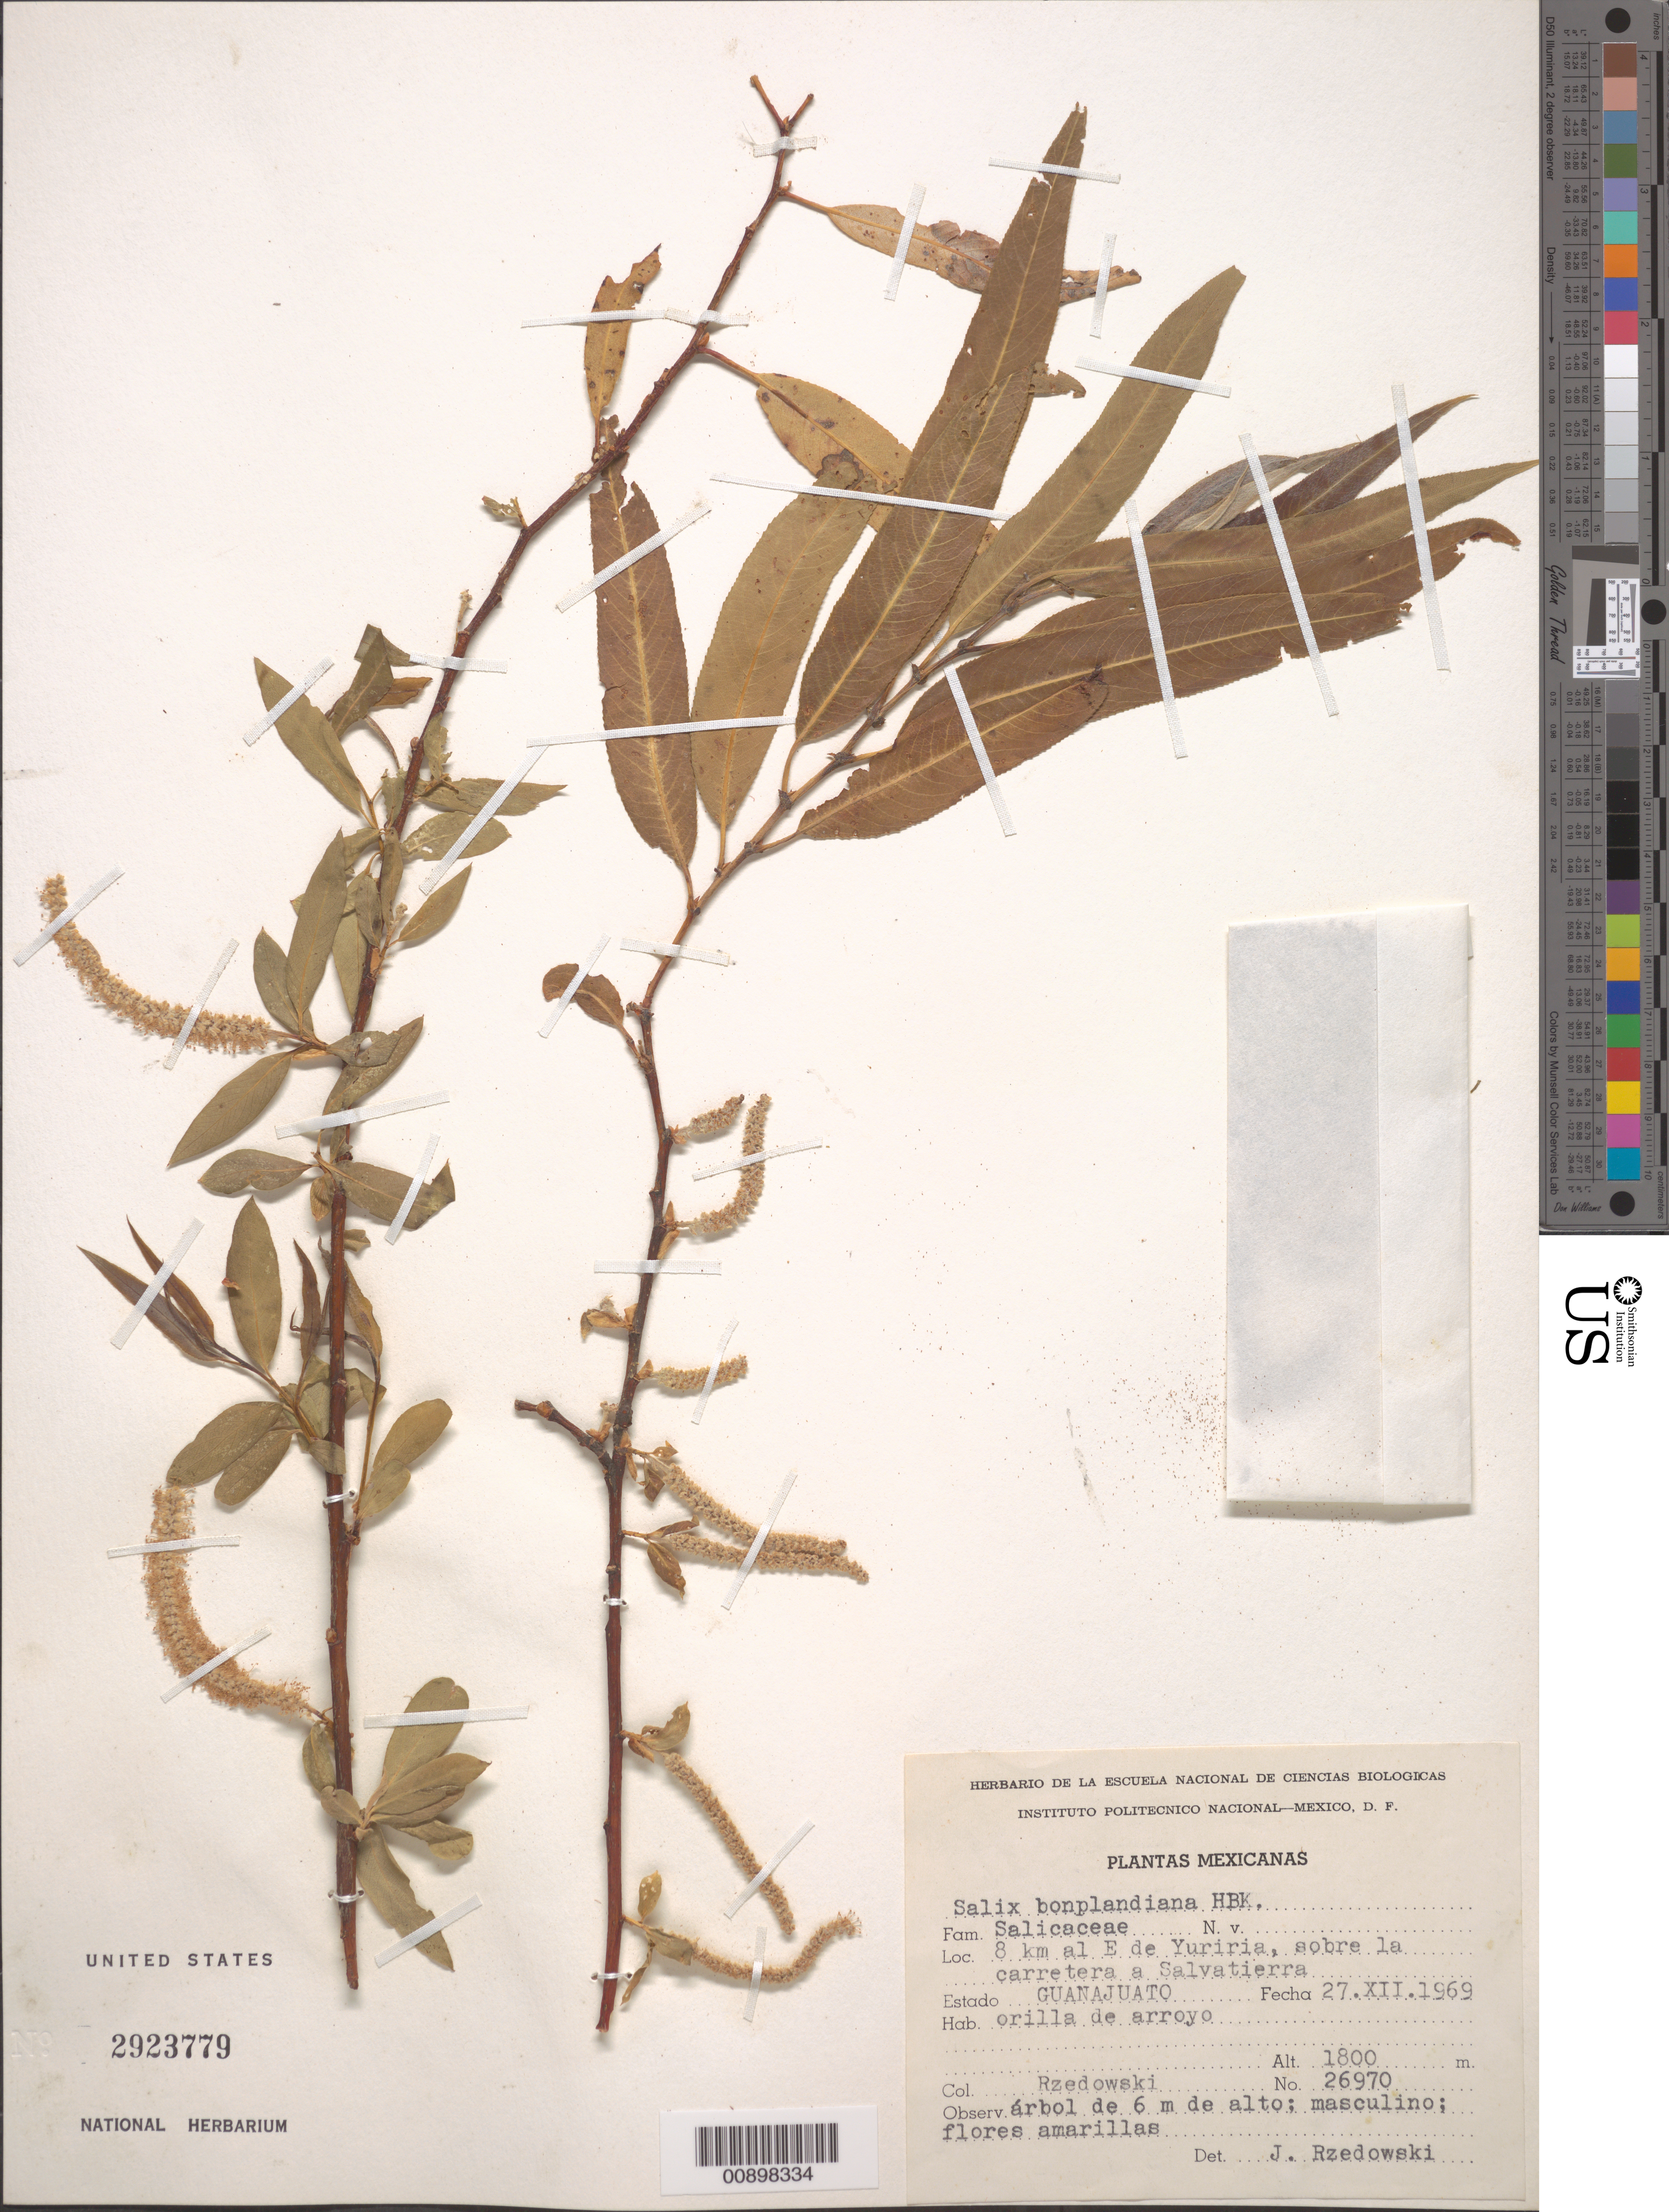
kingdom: Plantae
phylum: Tracheophyta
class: Magnoliopsida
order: Malpighiales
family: Salicaceae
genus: Salix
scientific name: Salix bonplandiana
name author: Kunth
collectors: J. Rzedowski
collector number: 26970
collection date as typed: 27 Dec 1969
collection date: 1969-12-27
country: Mexico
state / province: Guanajuato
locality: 8 km al E de Yuriria, sobre la carretera a Salvatierra, Guanajuato.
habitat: Orilla de arroyo.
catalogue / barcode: US 2923779